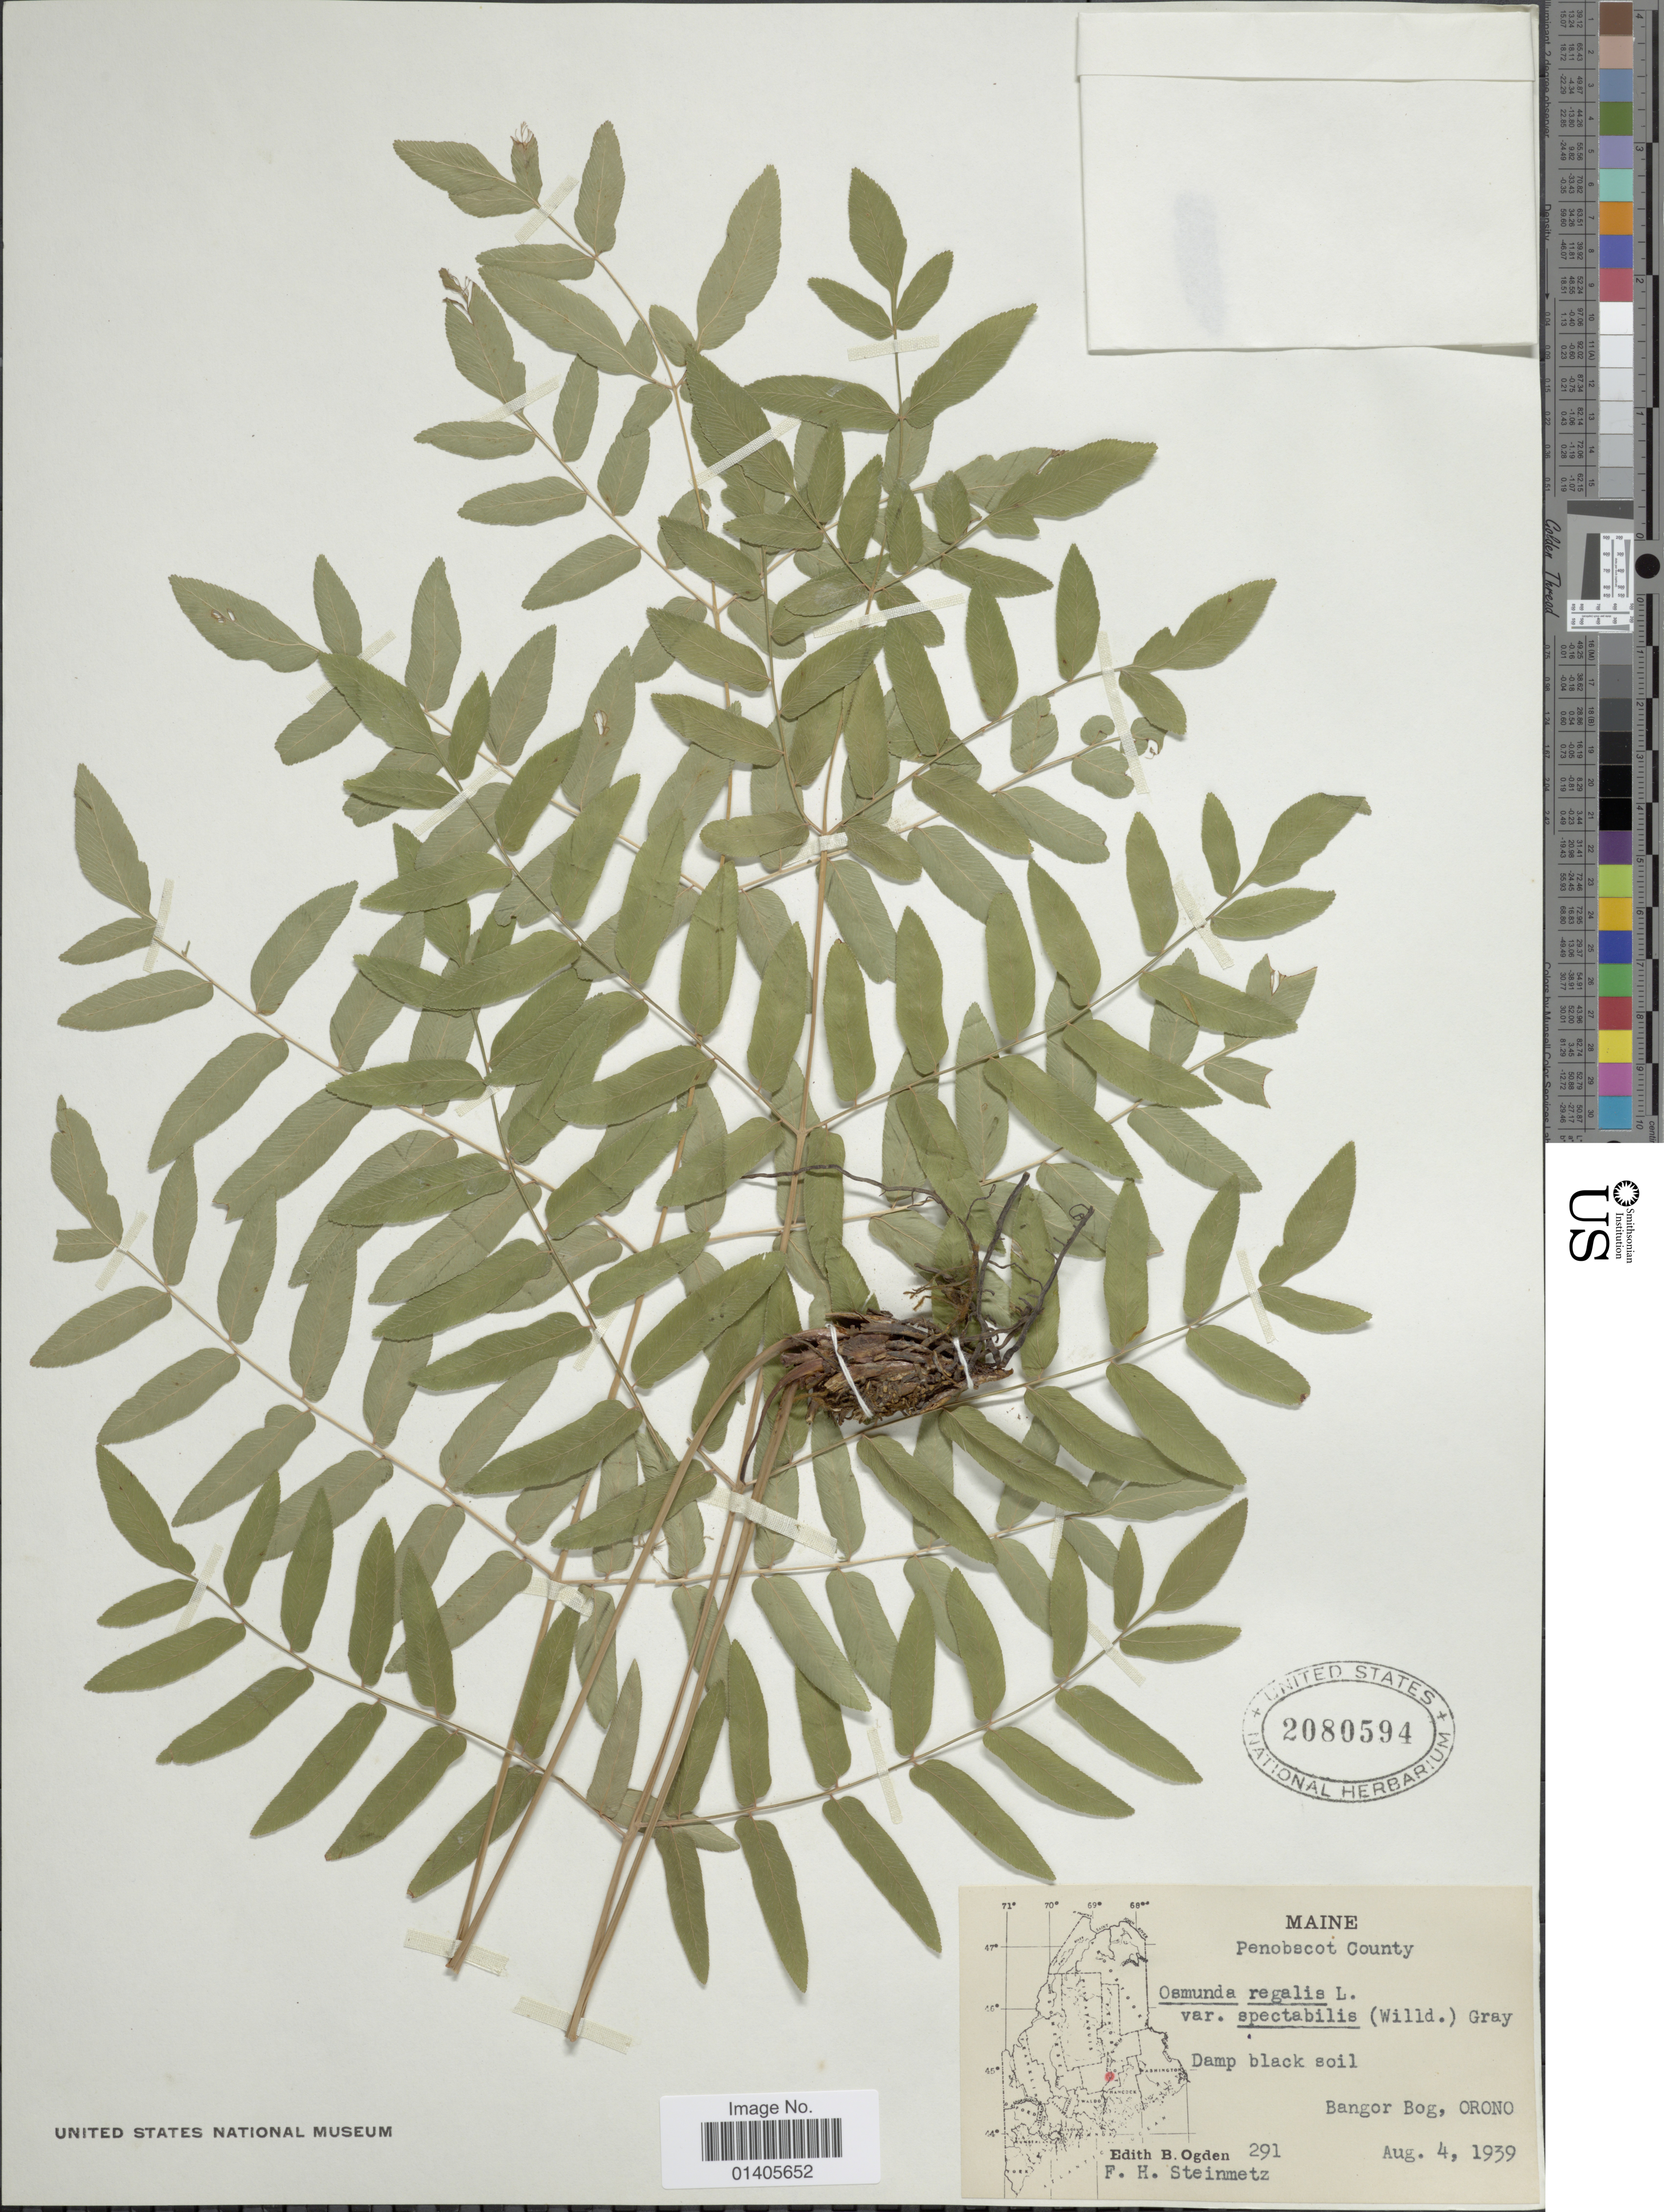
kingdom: Plantae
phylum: Tracheophyta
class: Polypodiopsida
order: Osmundales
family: Osmundaceae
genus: Osmunda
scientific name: Osmunda regalis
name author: L.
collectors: E. Ogden & F. H. Steinmetz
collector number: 291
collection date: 1939-08-04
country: United States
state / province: Maine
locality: Penobscot County, bangor Bog, Orono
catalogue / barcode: US 2080594